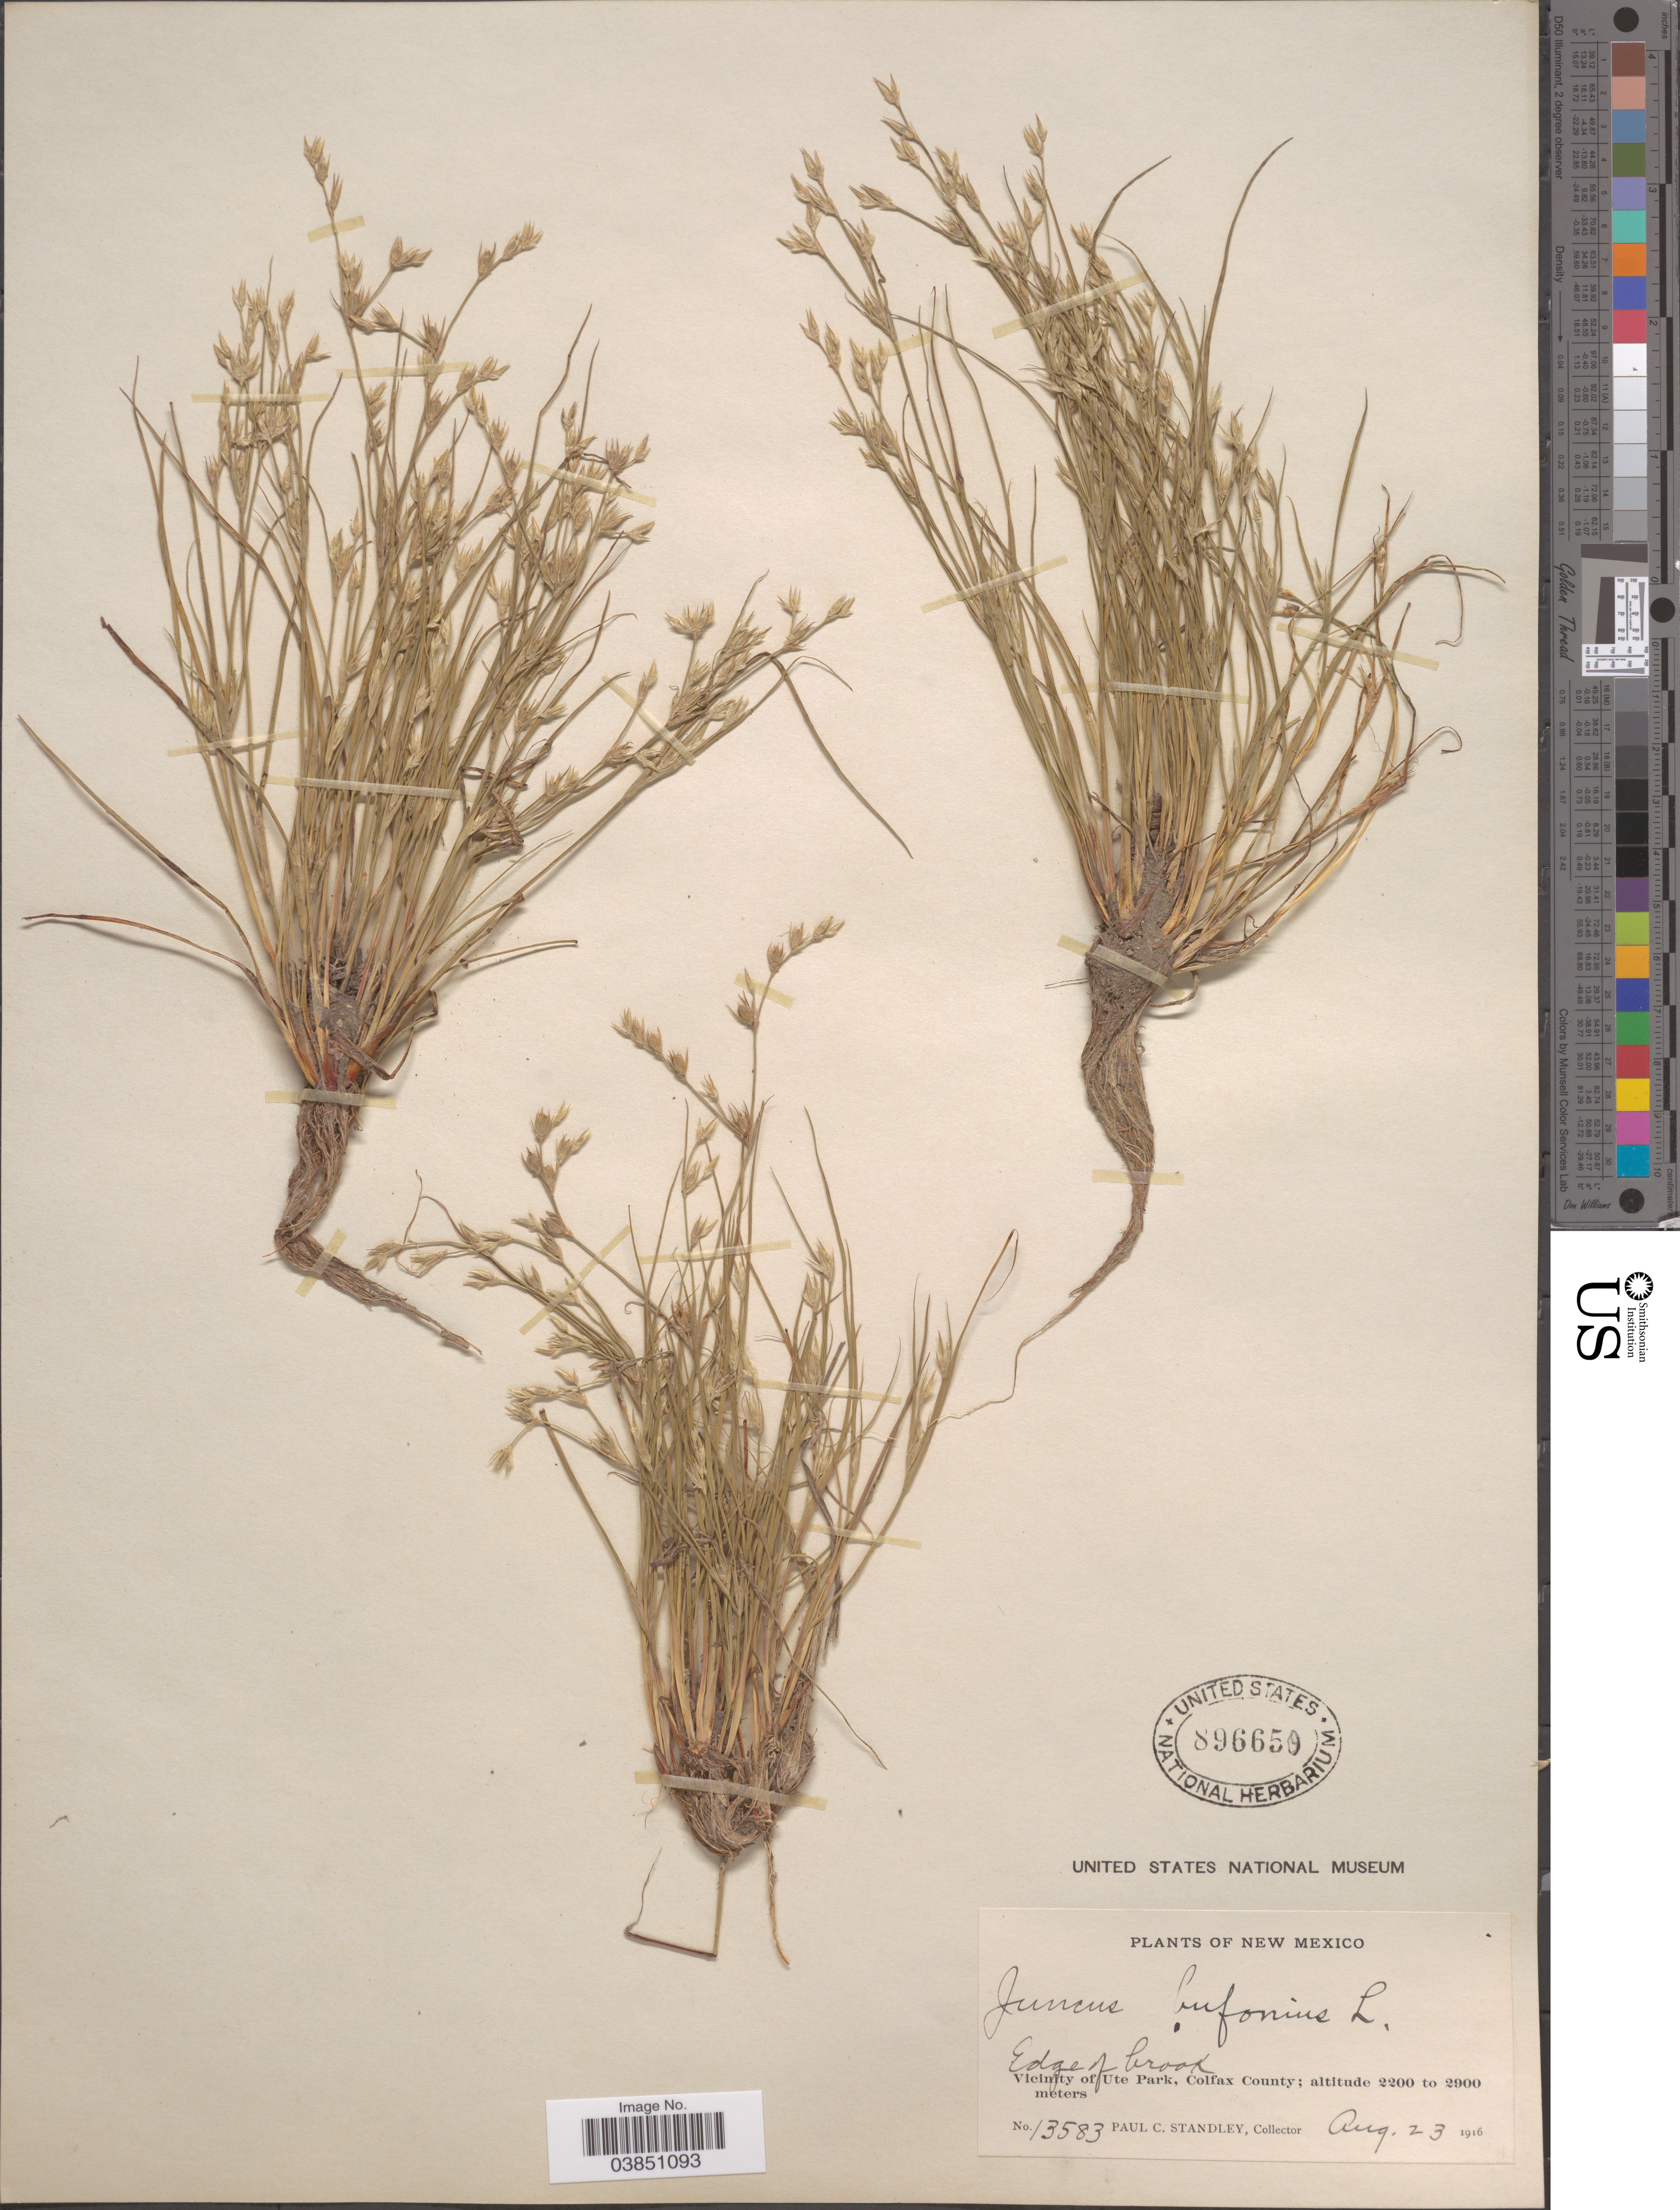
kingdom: Plantae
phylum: Tracheophyta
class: Liliopsida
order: Poales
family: Juncaceae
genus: Juncus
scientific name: Juncus bufonius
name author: L.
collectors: P. C. Standley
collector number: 13583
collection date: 1916-08-23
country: United States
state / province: New Mexico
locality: Vicinity of Ute Park, Colfax County.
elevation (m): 2200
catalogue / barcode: US 896650